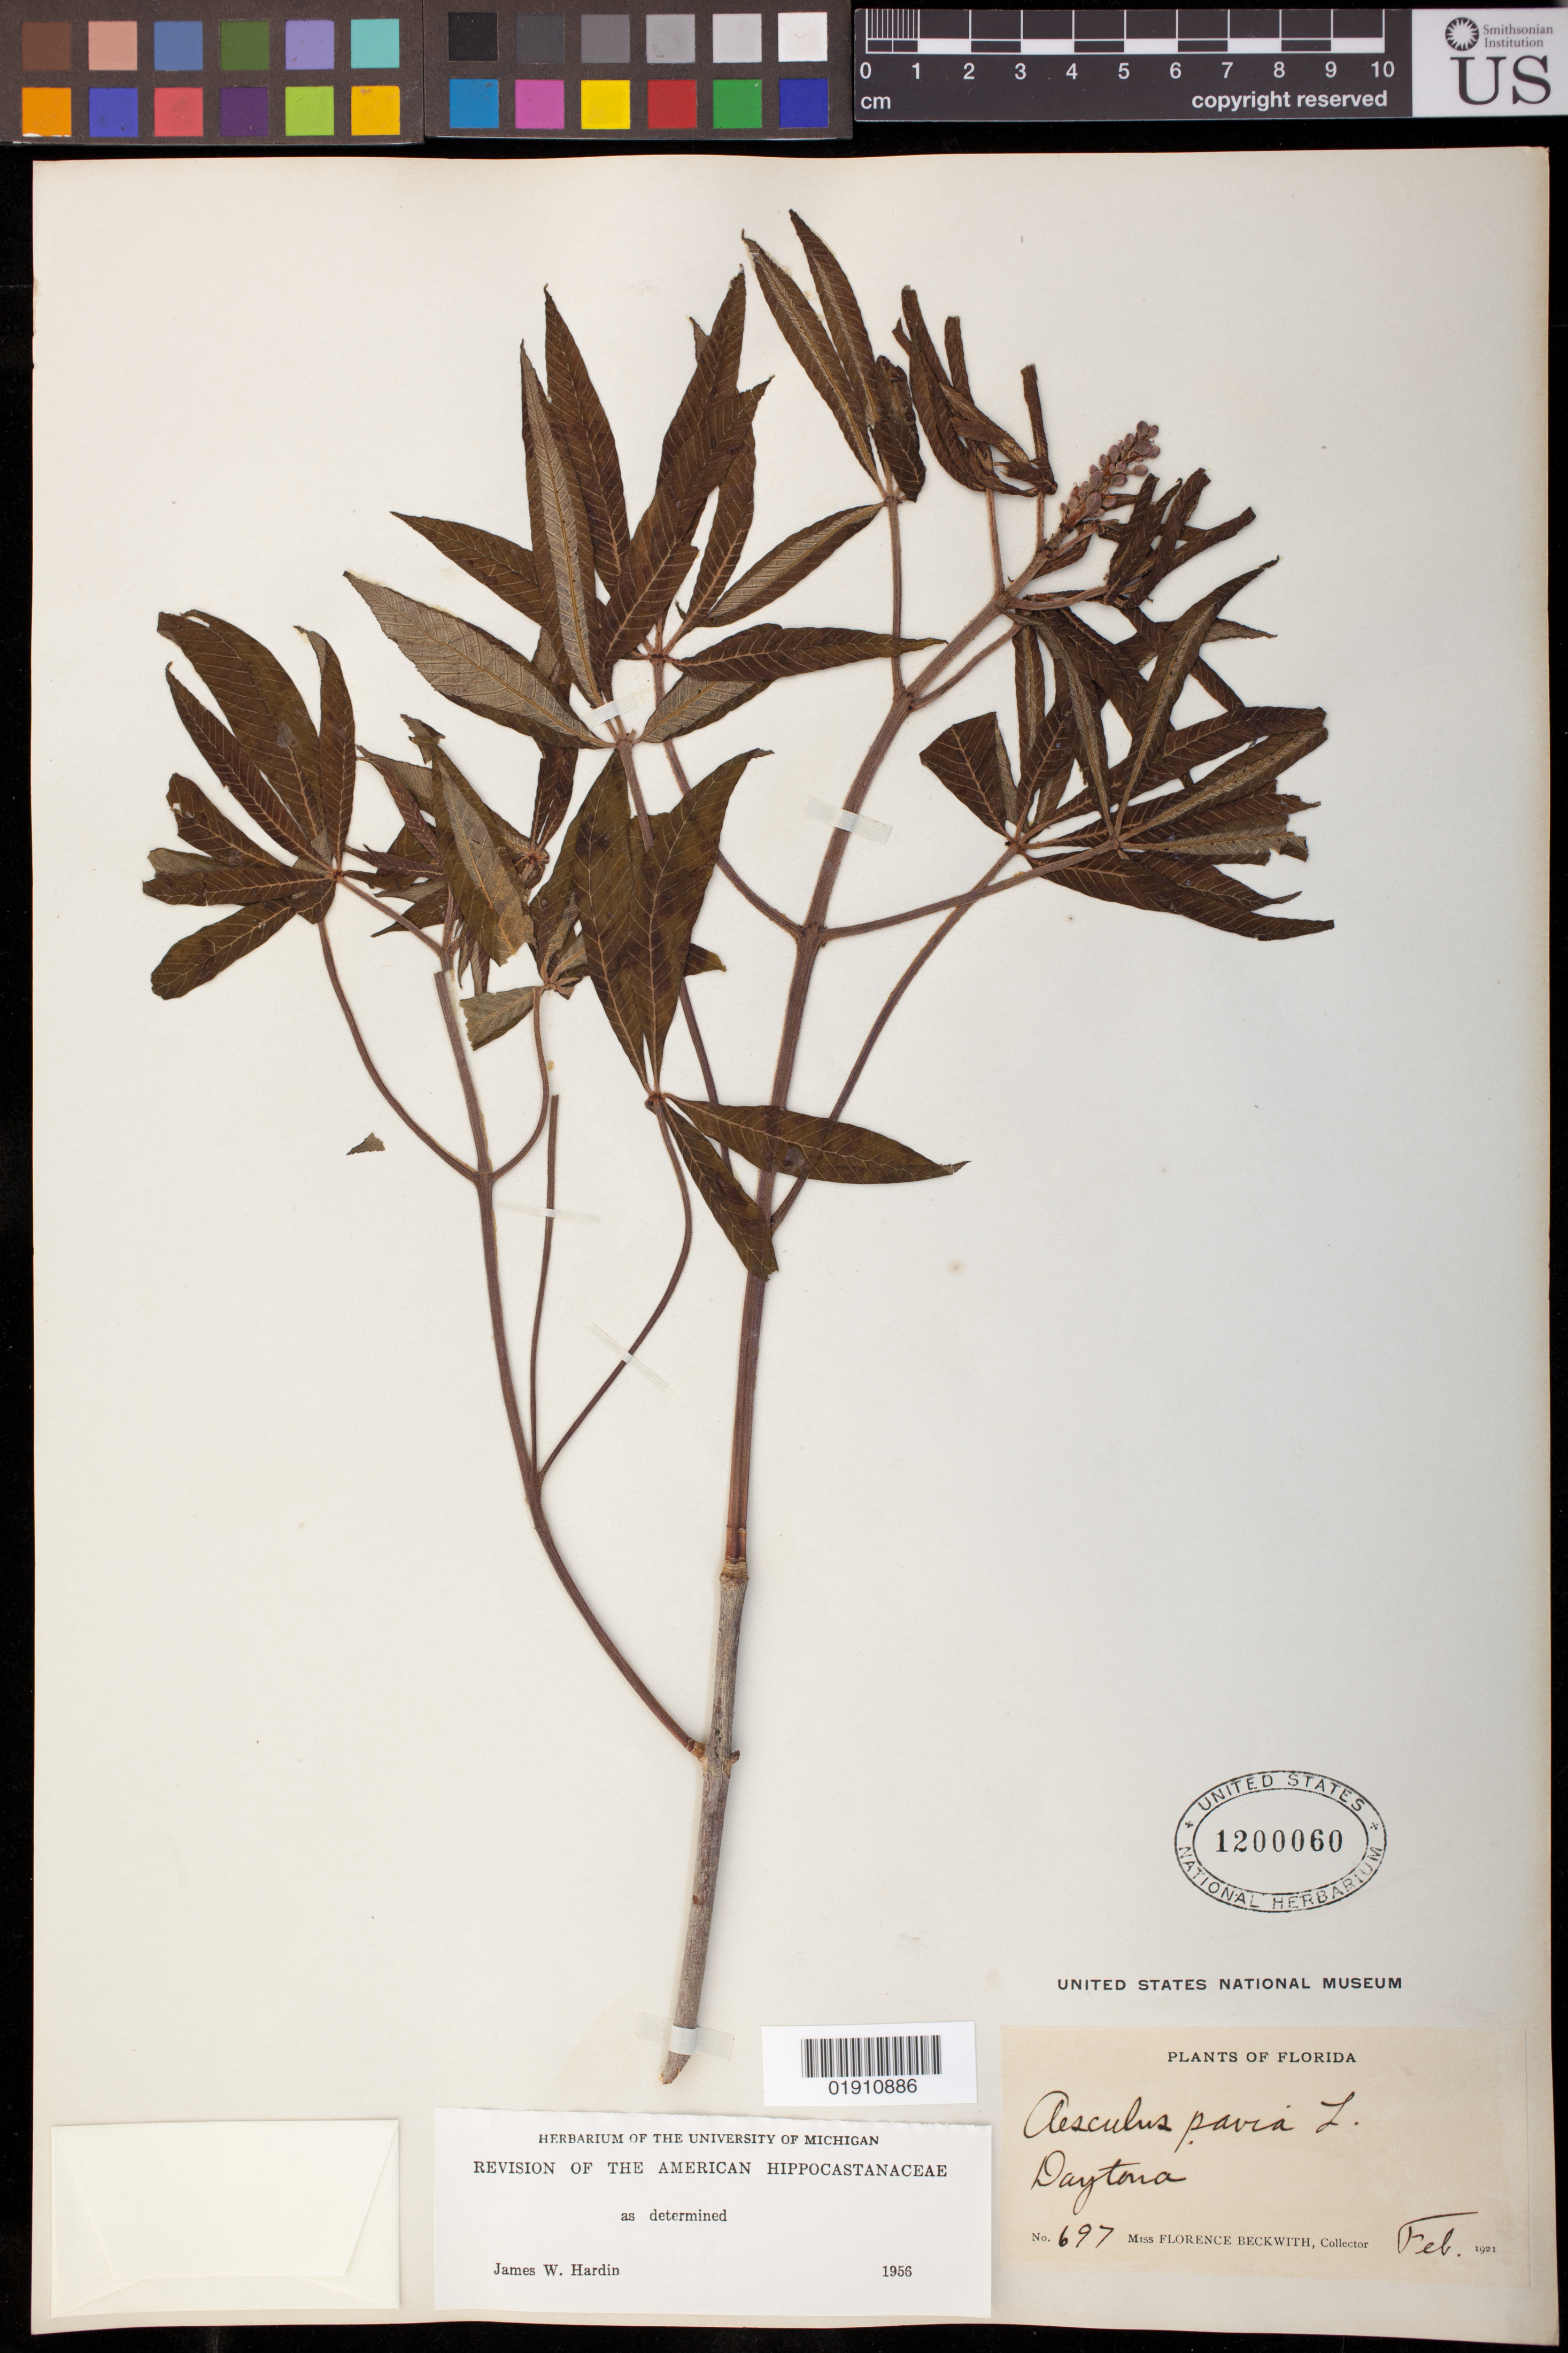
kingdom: Plantae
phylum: Tracheophyta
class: Magnoliopsida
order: Sapindales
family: Sapindaceae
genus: Aesculus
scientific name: Aesculus pavia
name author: L.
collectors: F. Beckwith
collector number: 697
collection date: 1921-02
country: United States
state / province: Florida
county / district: Volusia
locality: Daytona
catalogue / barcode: US 1200060